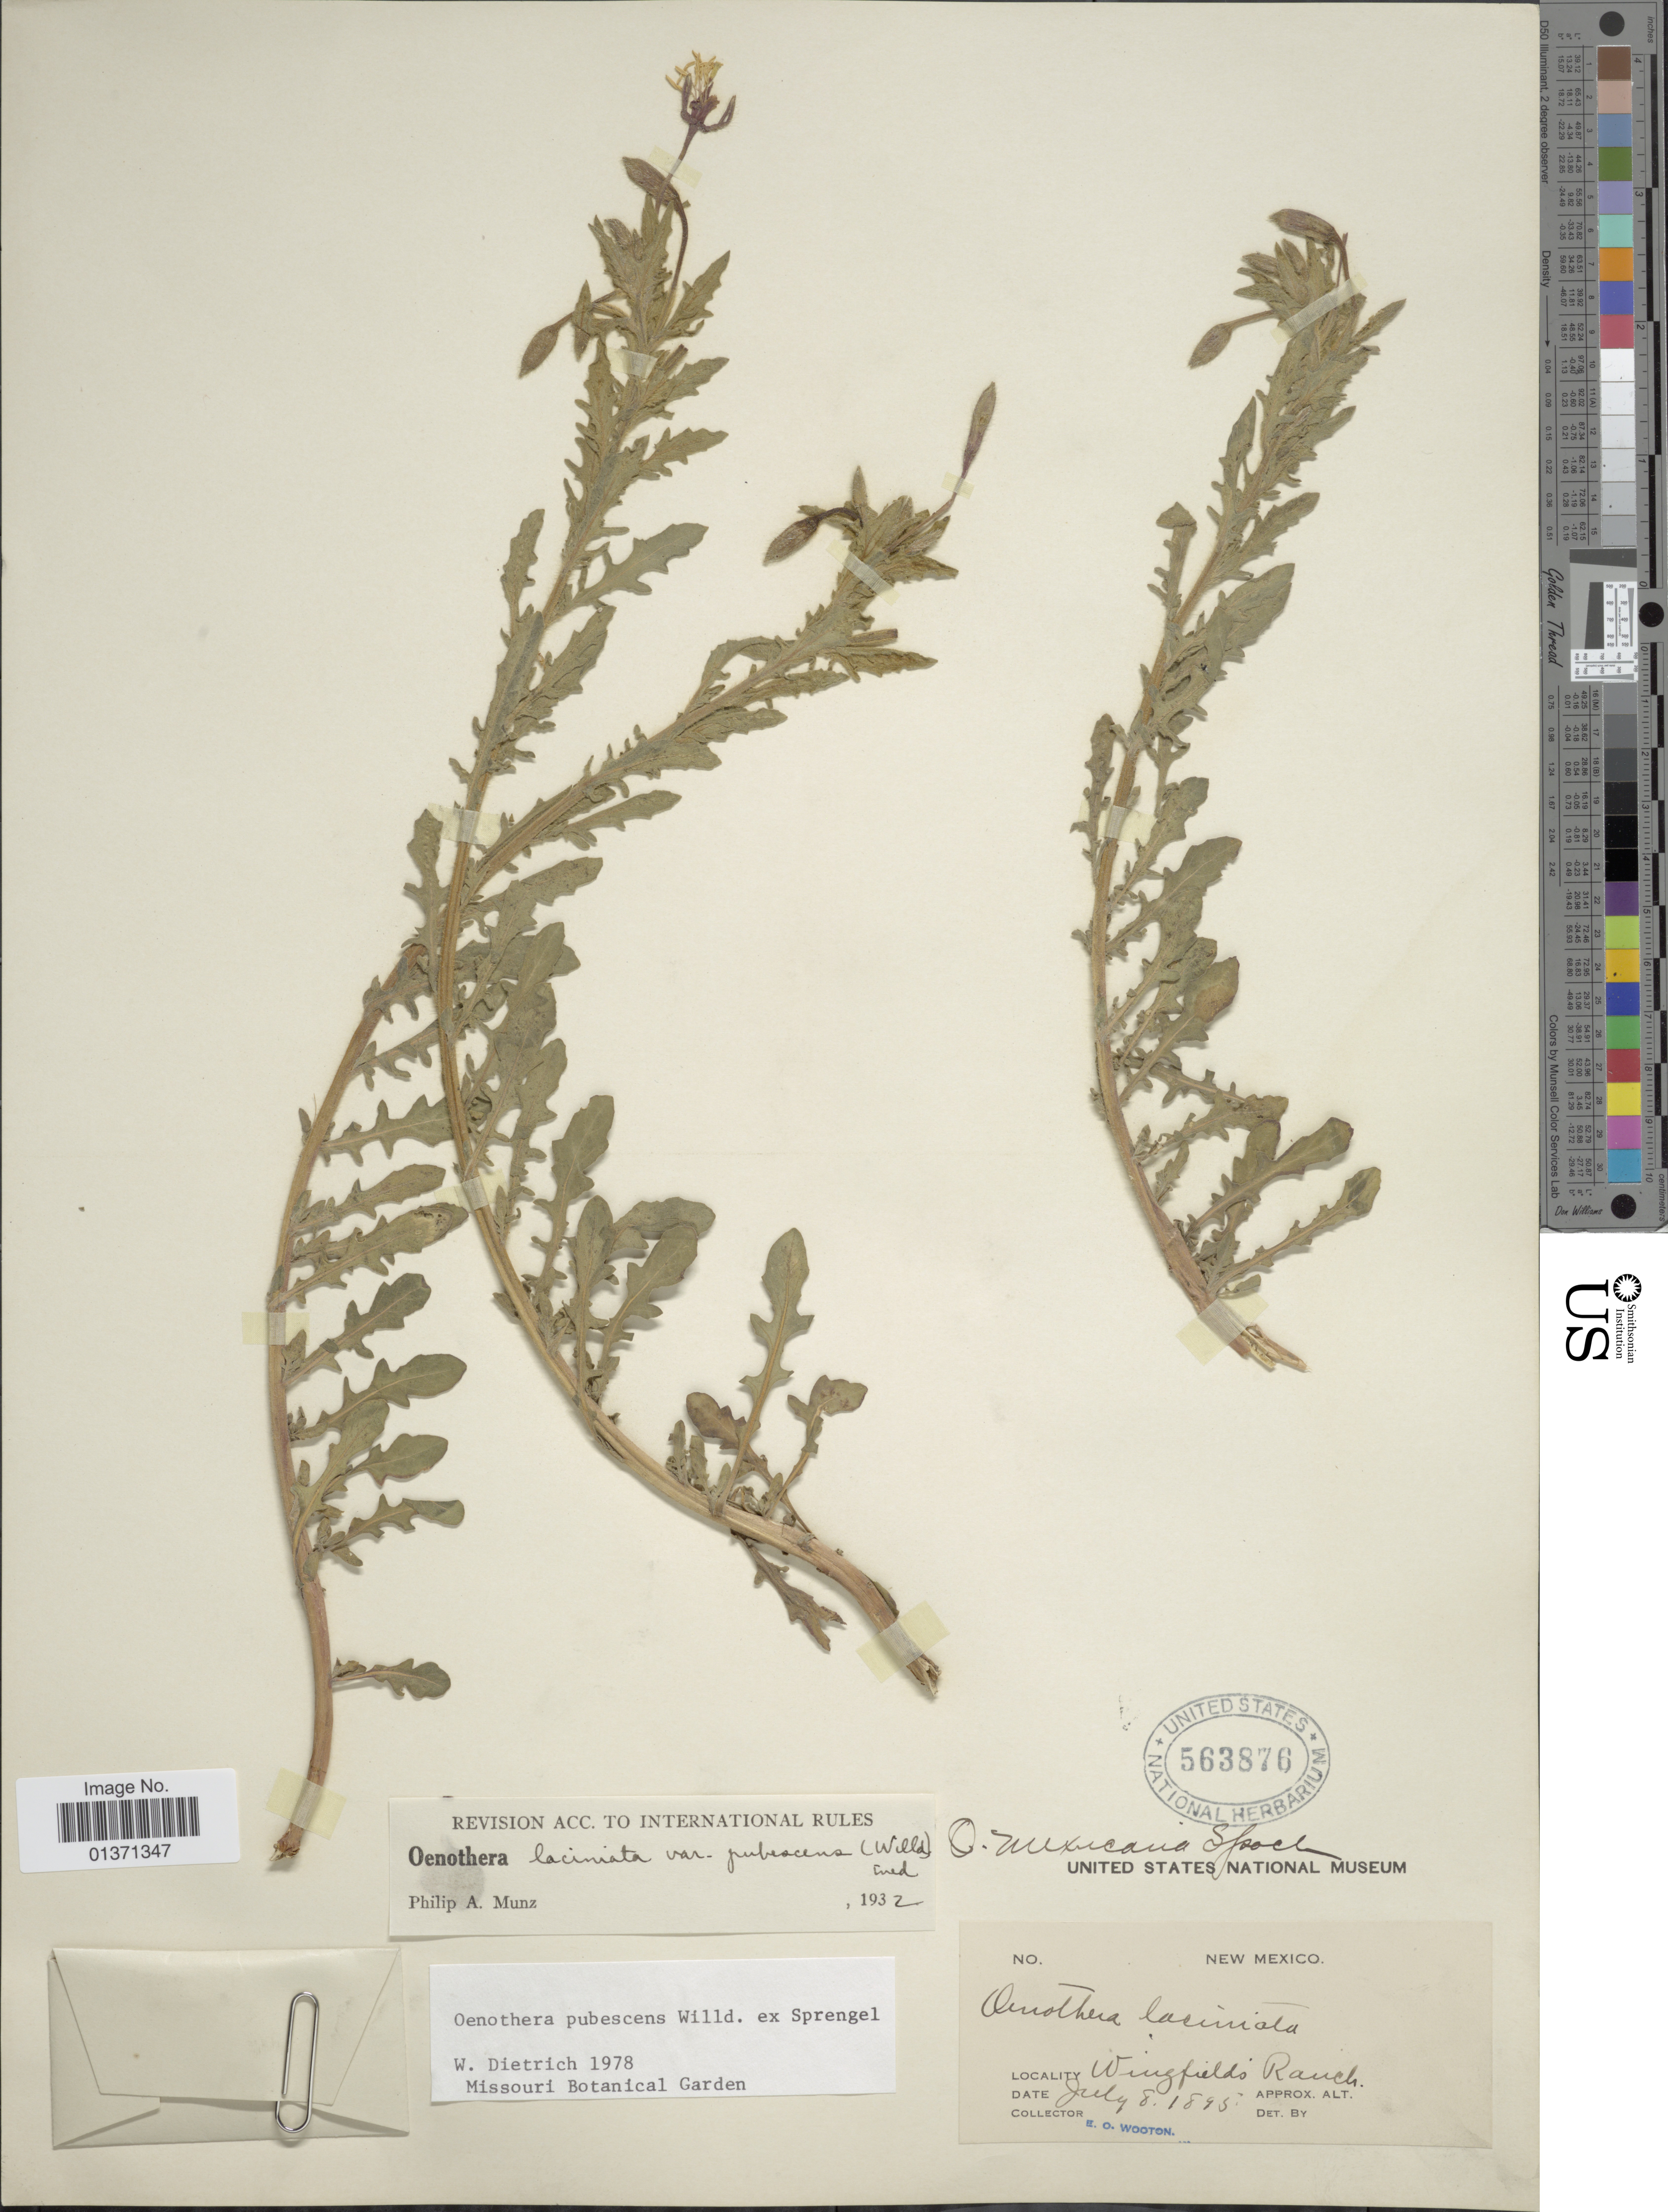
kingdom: Plantae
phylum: Tracheophyta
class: Magnoliopsida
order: Myrtales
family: Onagraceae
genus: Oenothera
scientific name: Oenothera pubescens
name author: Willd. ex Spreng.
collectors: E. O. Wooton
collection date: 1895-07-08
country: United States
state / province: New Mexico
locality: Wingfields Ranch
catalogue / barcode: US 563876